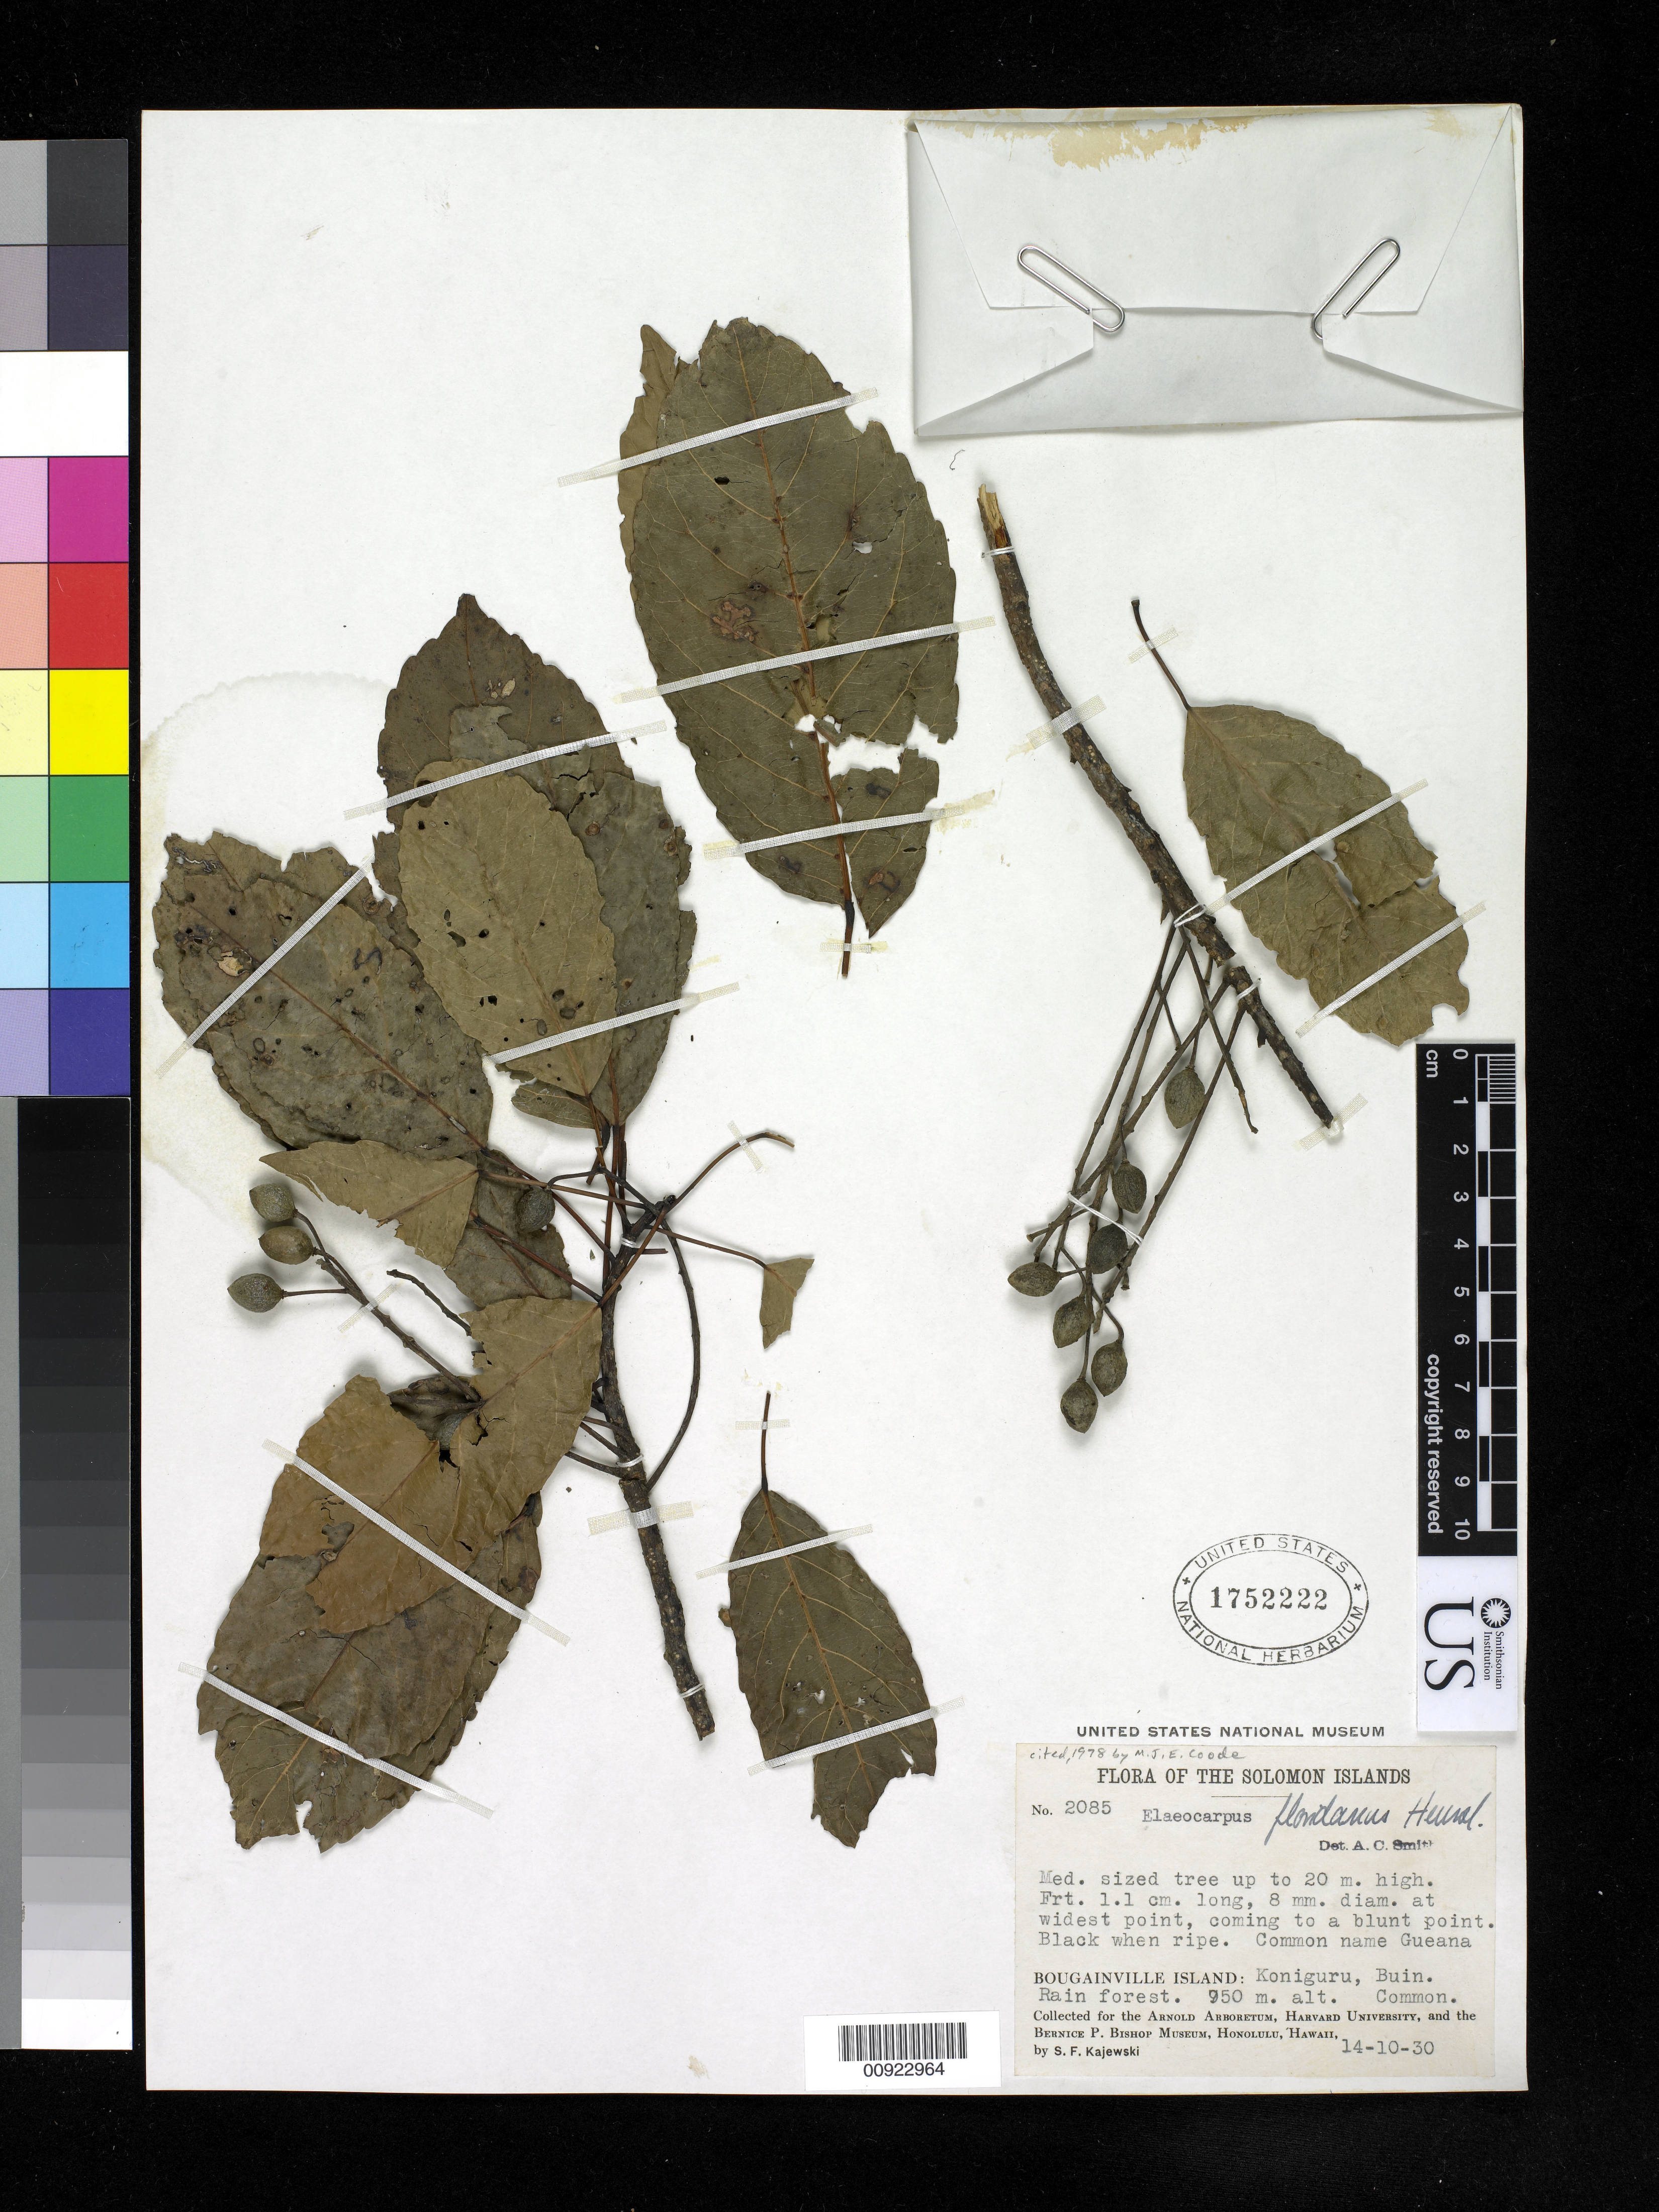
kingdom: Plantae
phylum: Tracheophyta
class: Magnoliopsida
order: Oxalidales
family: Elaeocarpaceae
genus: Elaeocarpus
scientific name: Elaeocarpus floridanus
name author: Hemsl.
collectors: S. Kajewski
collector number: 2085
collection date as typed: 14 Oct 1930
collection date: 1930-10-14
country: Papua New Guinea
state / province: Bougainville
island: Bougainville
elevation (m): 950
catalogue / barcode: US 1752222